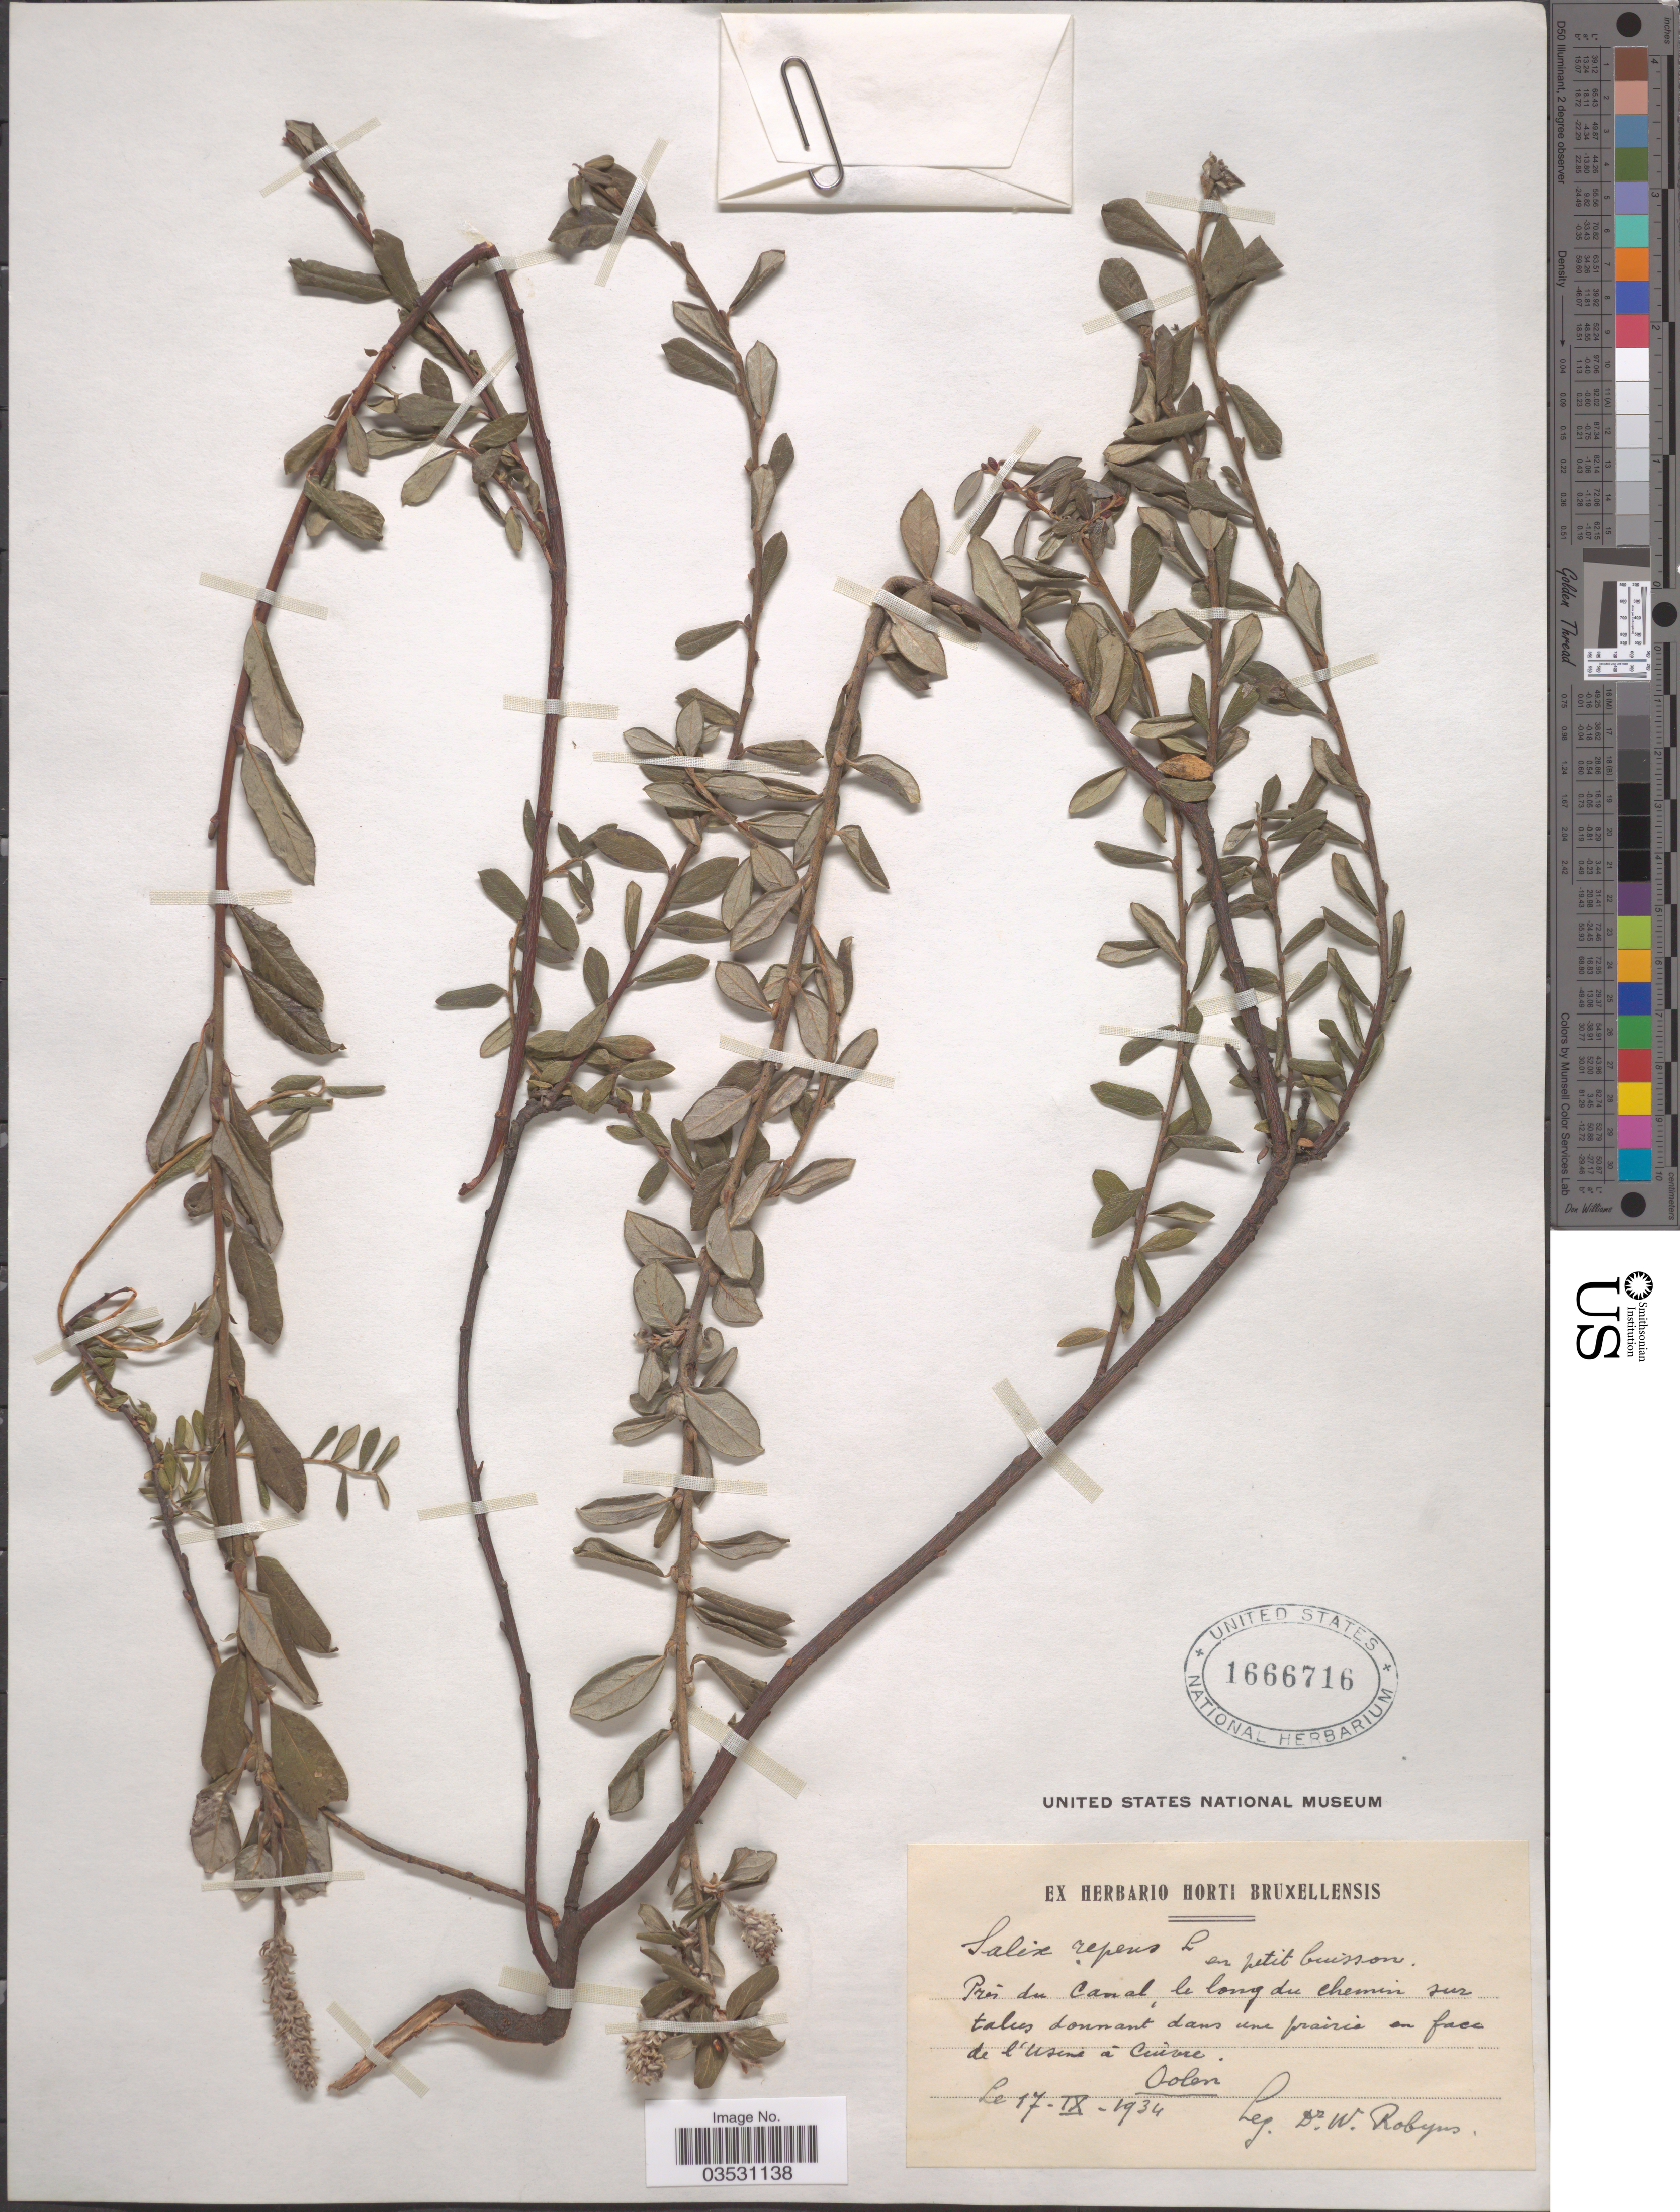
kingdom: Plantae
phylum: Tracheophyta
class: Magnoliopsida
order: Malpighiales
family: Salicaceae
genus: Salix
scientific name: Salix repens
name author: L.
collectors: W. Robyns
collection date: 1934-09-17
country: Belgium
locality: Prés du Canal, le long du Chemin sur talus donnant dans une prairie en face de l'Usine á Cuivre. Oolen.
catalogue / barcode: US 1666716